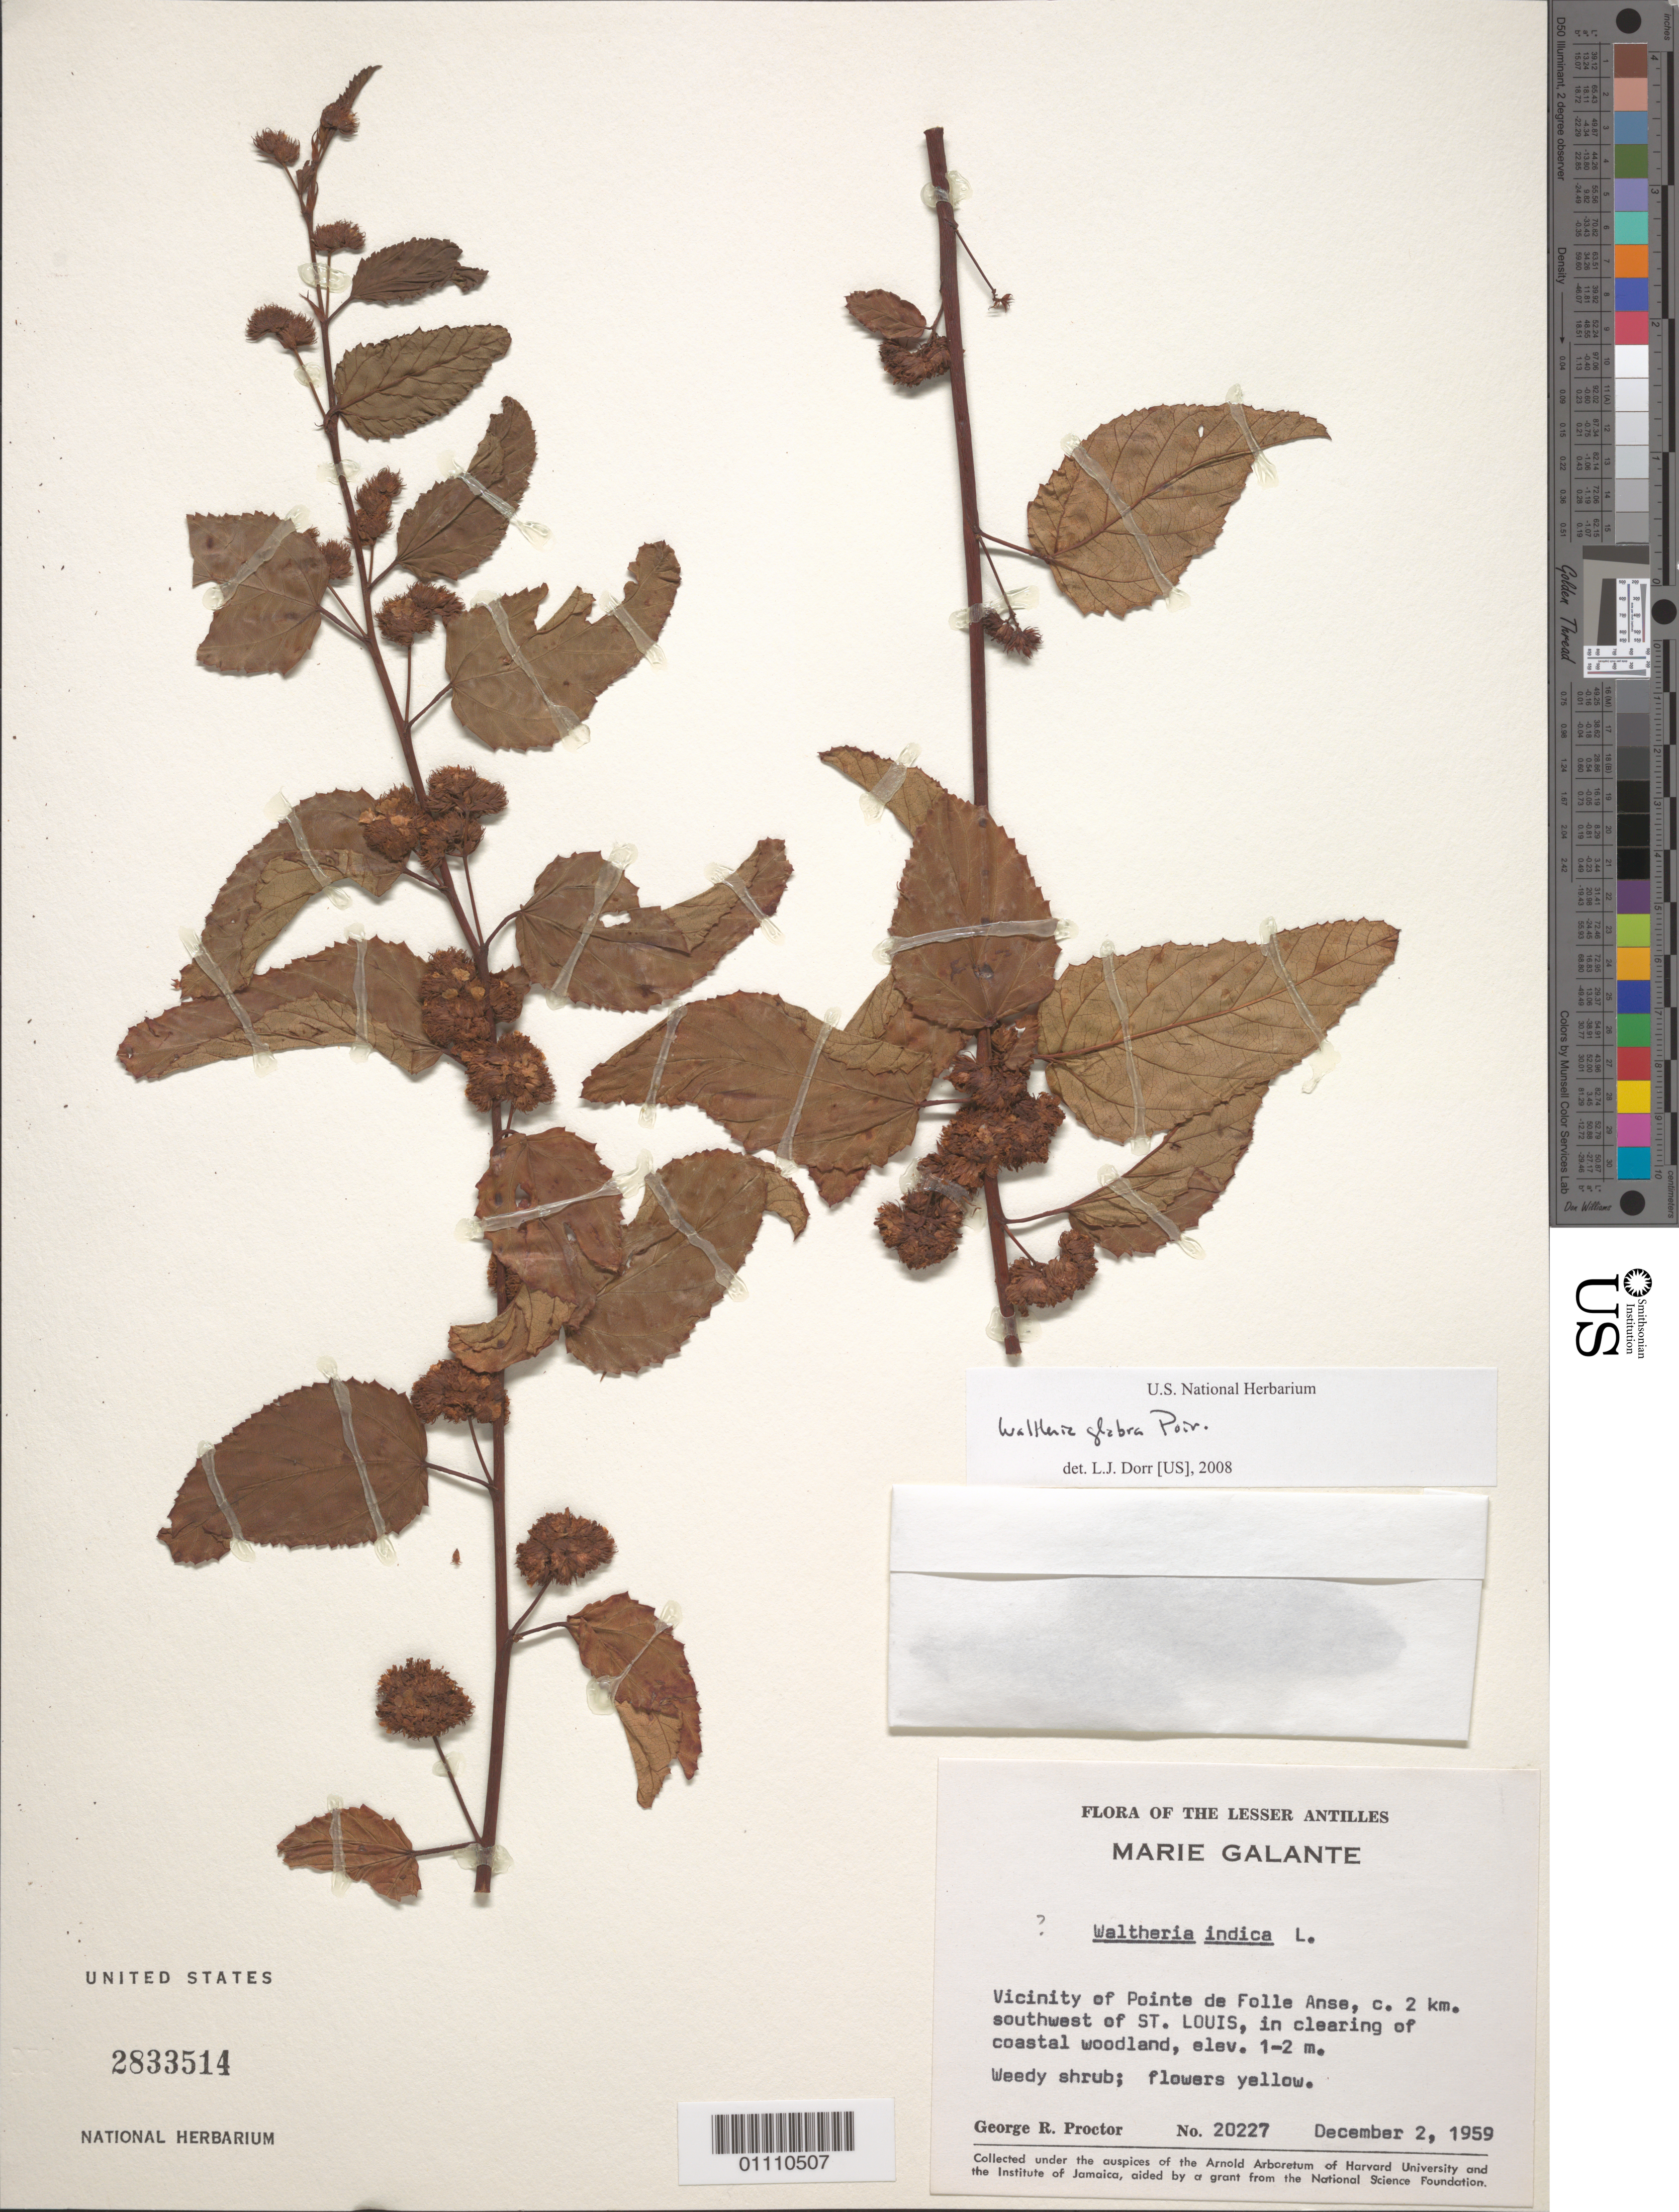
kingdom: Plantae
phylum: Tracheophyta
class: Magnoliopsida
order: Malvales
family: Malvaceae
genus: Waltheria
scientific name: Waltheria glabra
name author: Poir.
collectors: G. R. Proctor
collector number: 20227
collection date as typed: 02 Dec 1959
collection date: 1959-12-02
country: Guadeloupe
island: Marie Galante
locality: Vicinity of Poine de Folle Anse, c. 2km SW of St. Louis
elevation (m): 1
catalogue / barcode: US 2833514